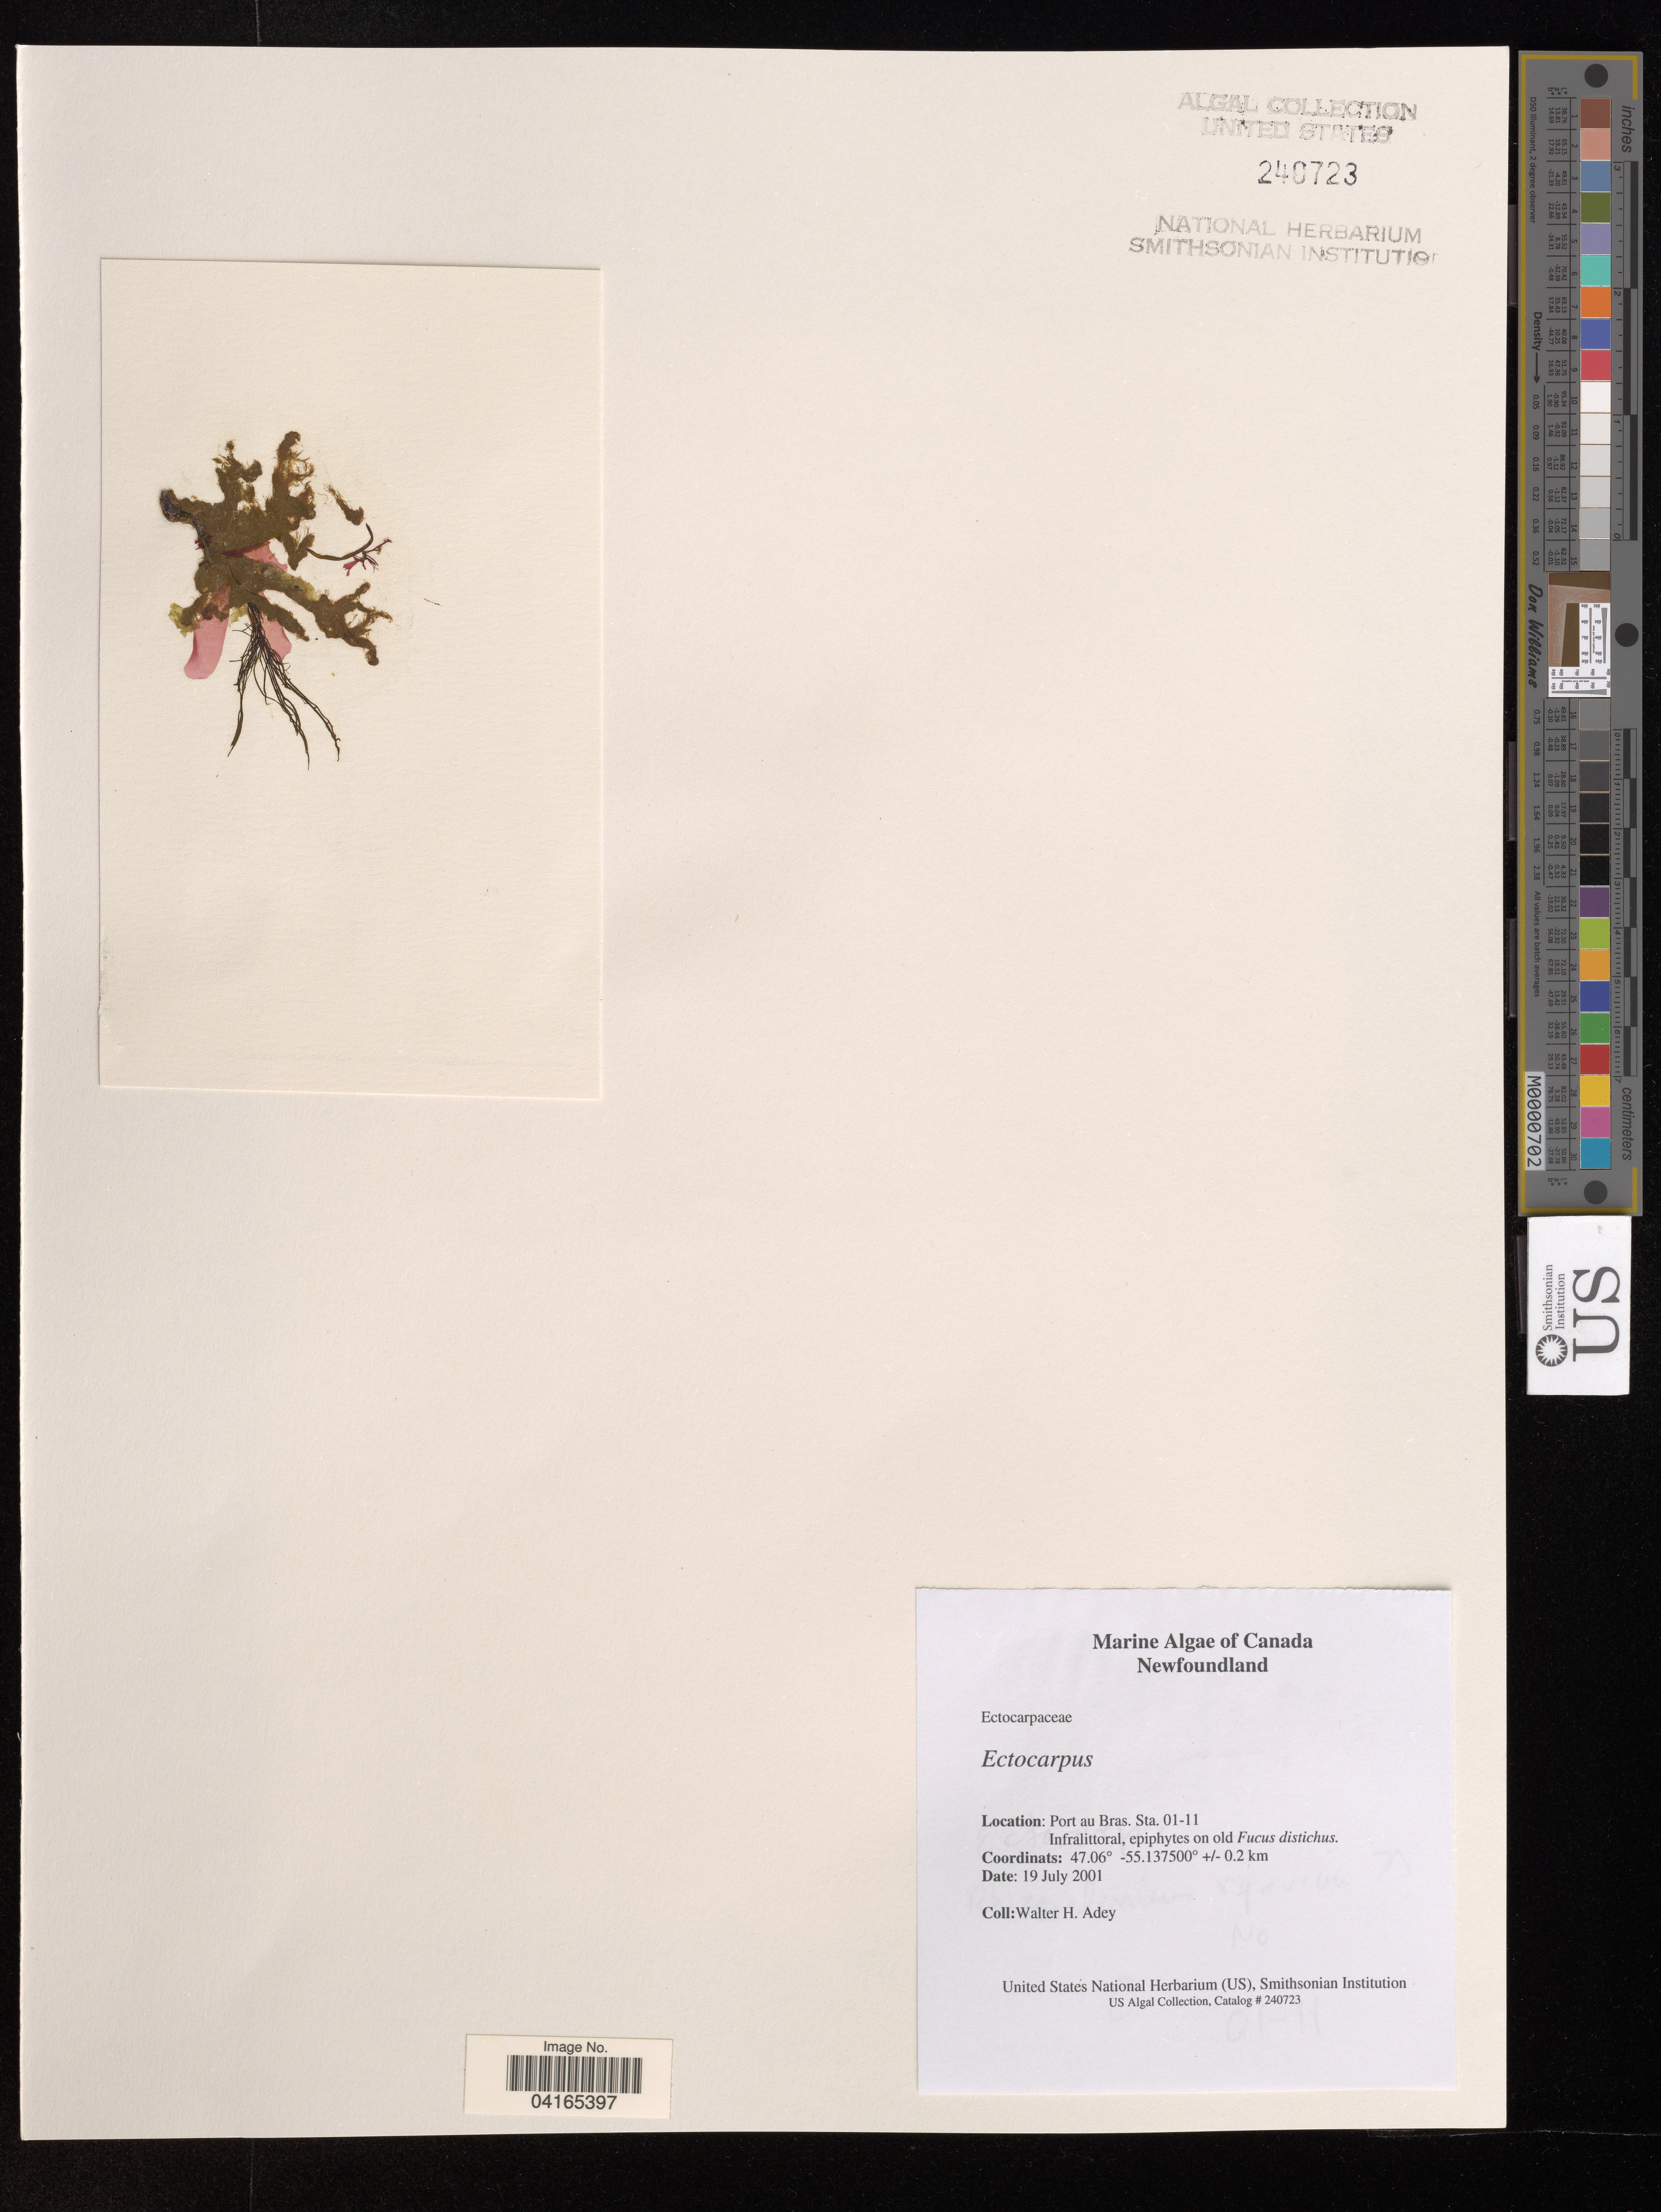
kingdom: Chromista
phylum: Ochrophyta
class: Phaeophyceae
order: Ectocarpales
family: Ectocarpaceae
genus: Ectocarpus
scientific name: Ectocarpus sp.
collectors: W. H. Adey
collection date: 2001-07-19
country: Canada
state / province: Newfoundland and Labrador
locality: Port au Bras. Sta. 01-11.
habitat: Epiphytes on old Fucus distichus.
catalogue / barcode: US 240723